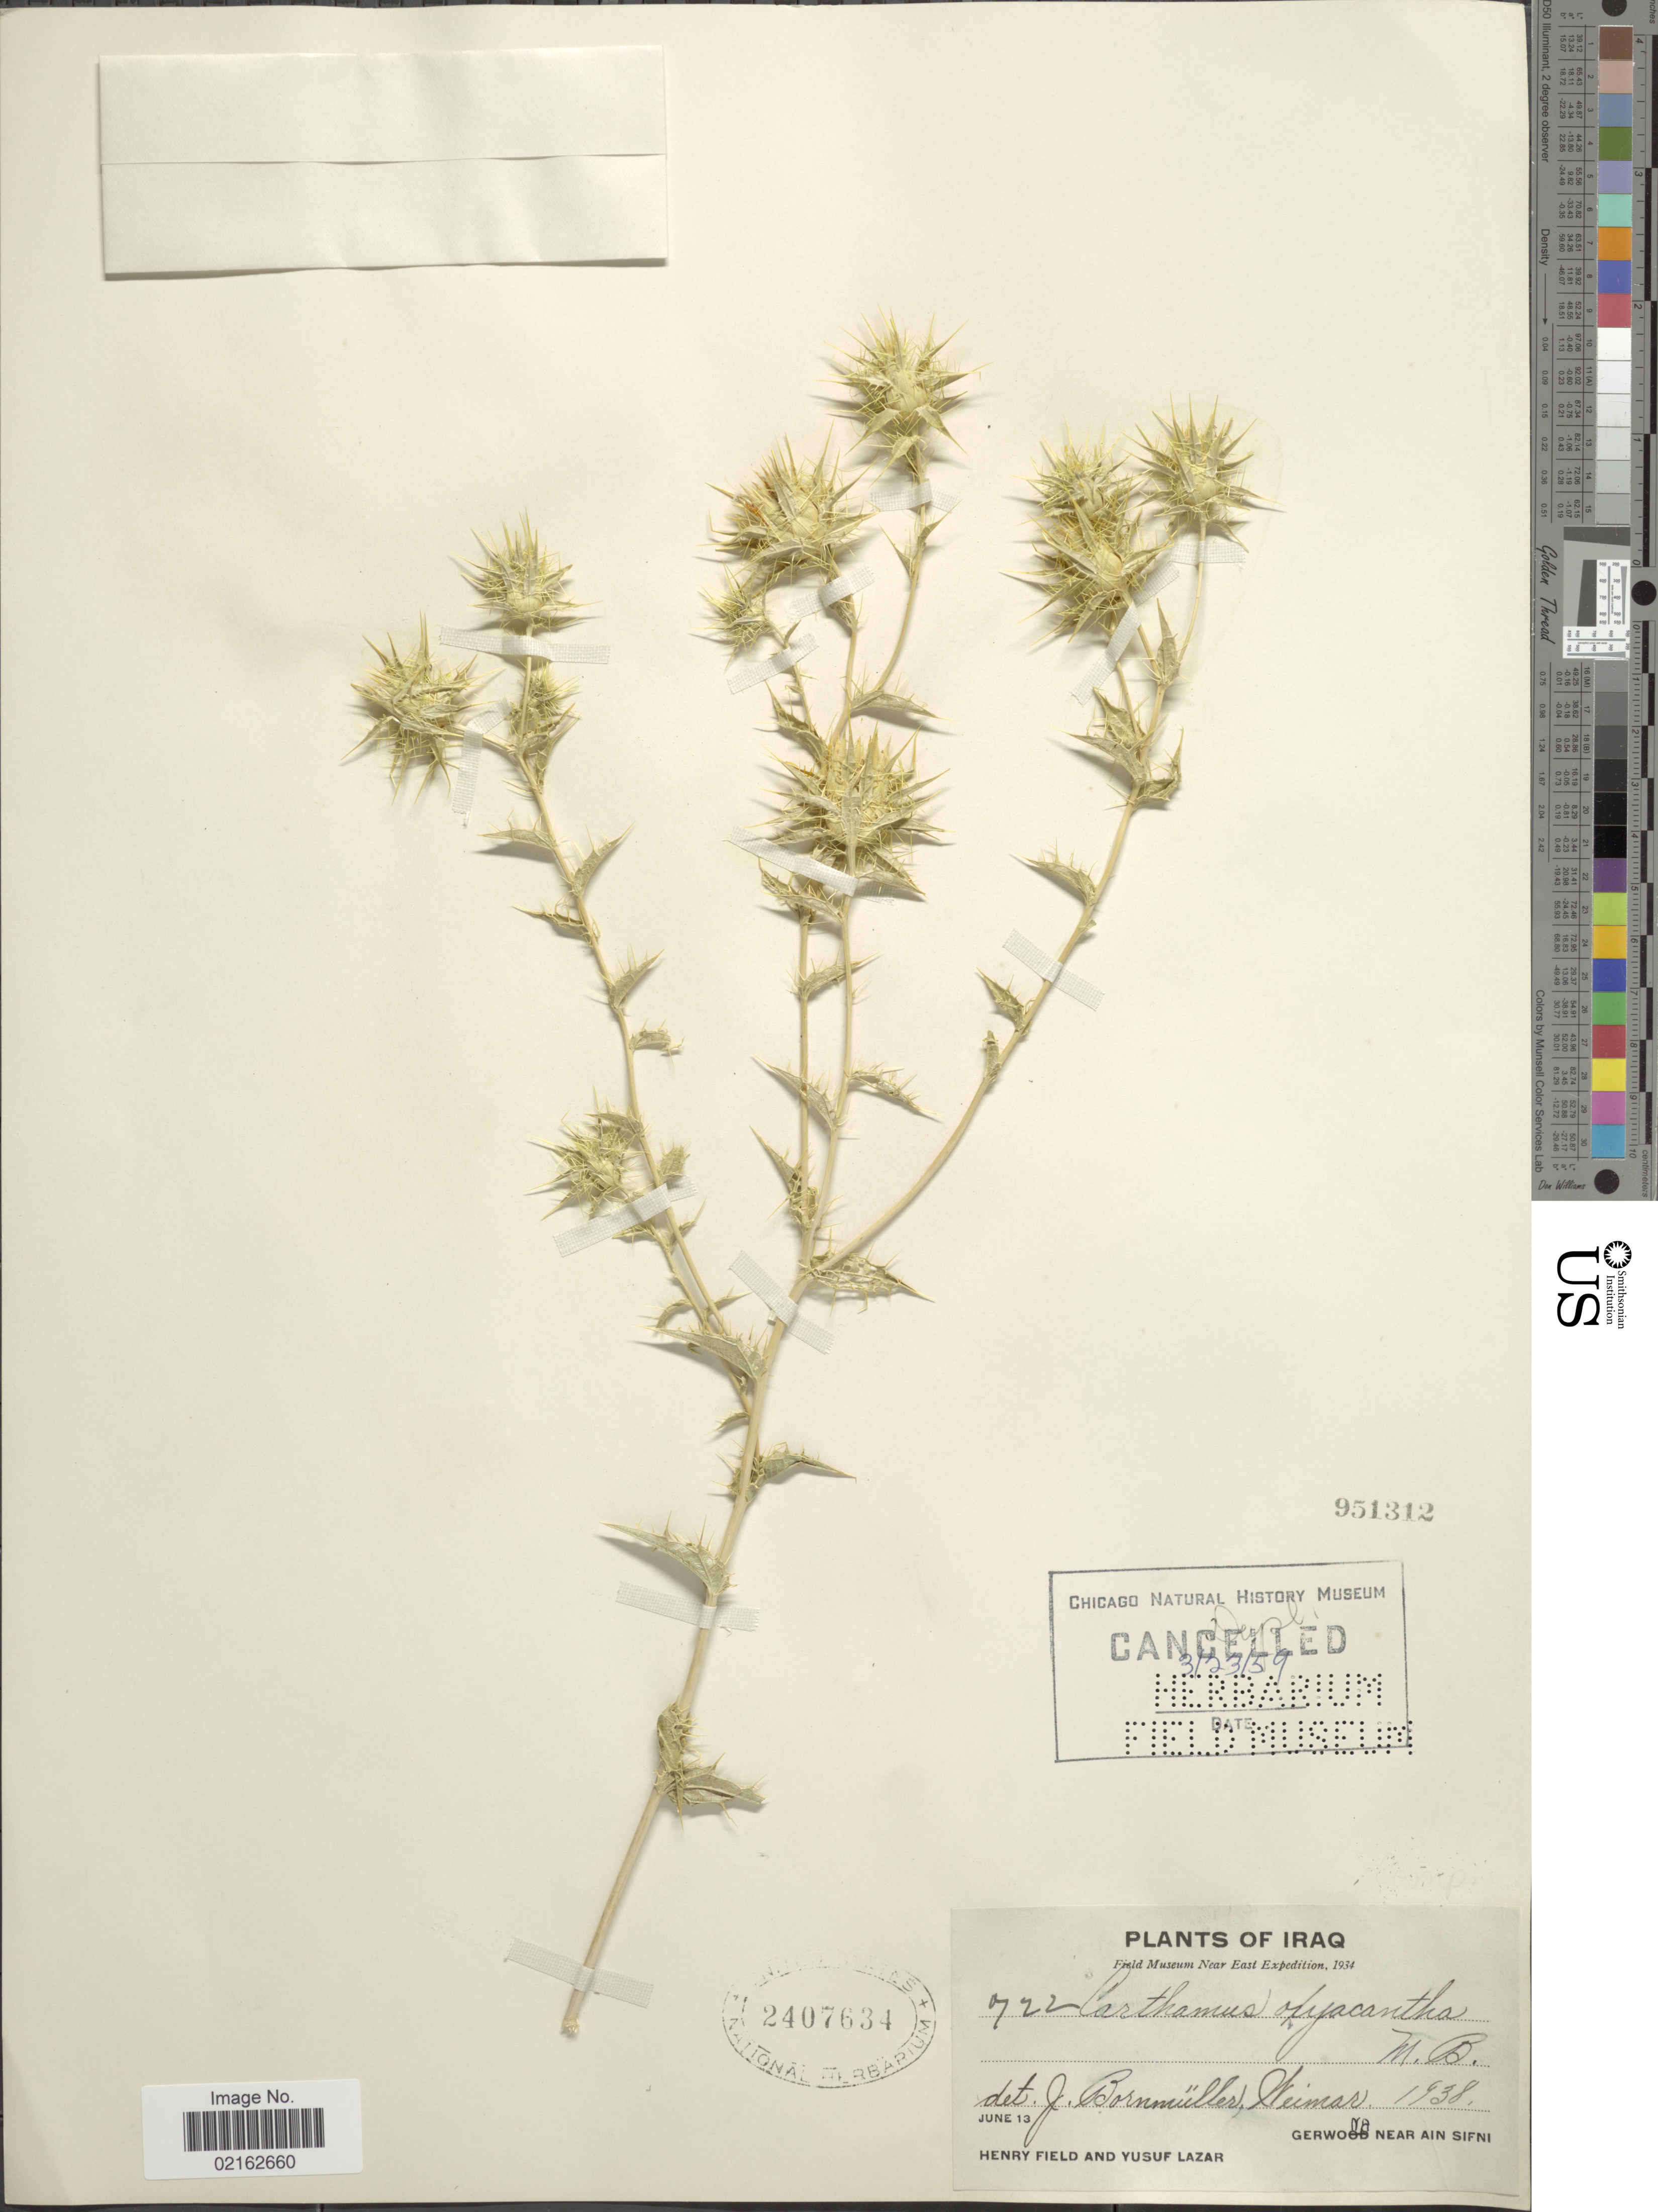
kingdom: Plantae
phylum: Tracheophyta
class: Magnoliopsida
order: Asterales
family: Asteraceae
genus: Carthamus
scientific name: Carthamus oxyacantha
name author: M. Bieb.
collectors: H. Field & Y. Lazar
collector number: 722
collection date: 1938-06-13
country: Iraq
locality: Gerwona [interpreted] near Ain Sifni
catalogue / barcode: US 2407634